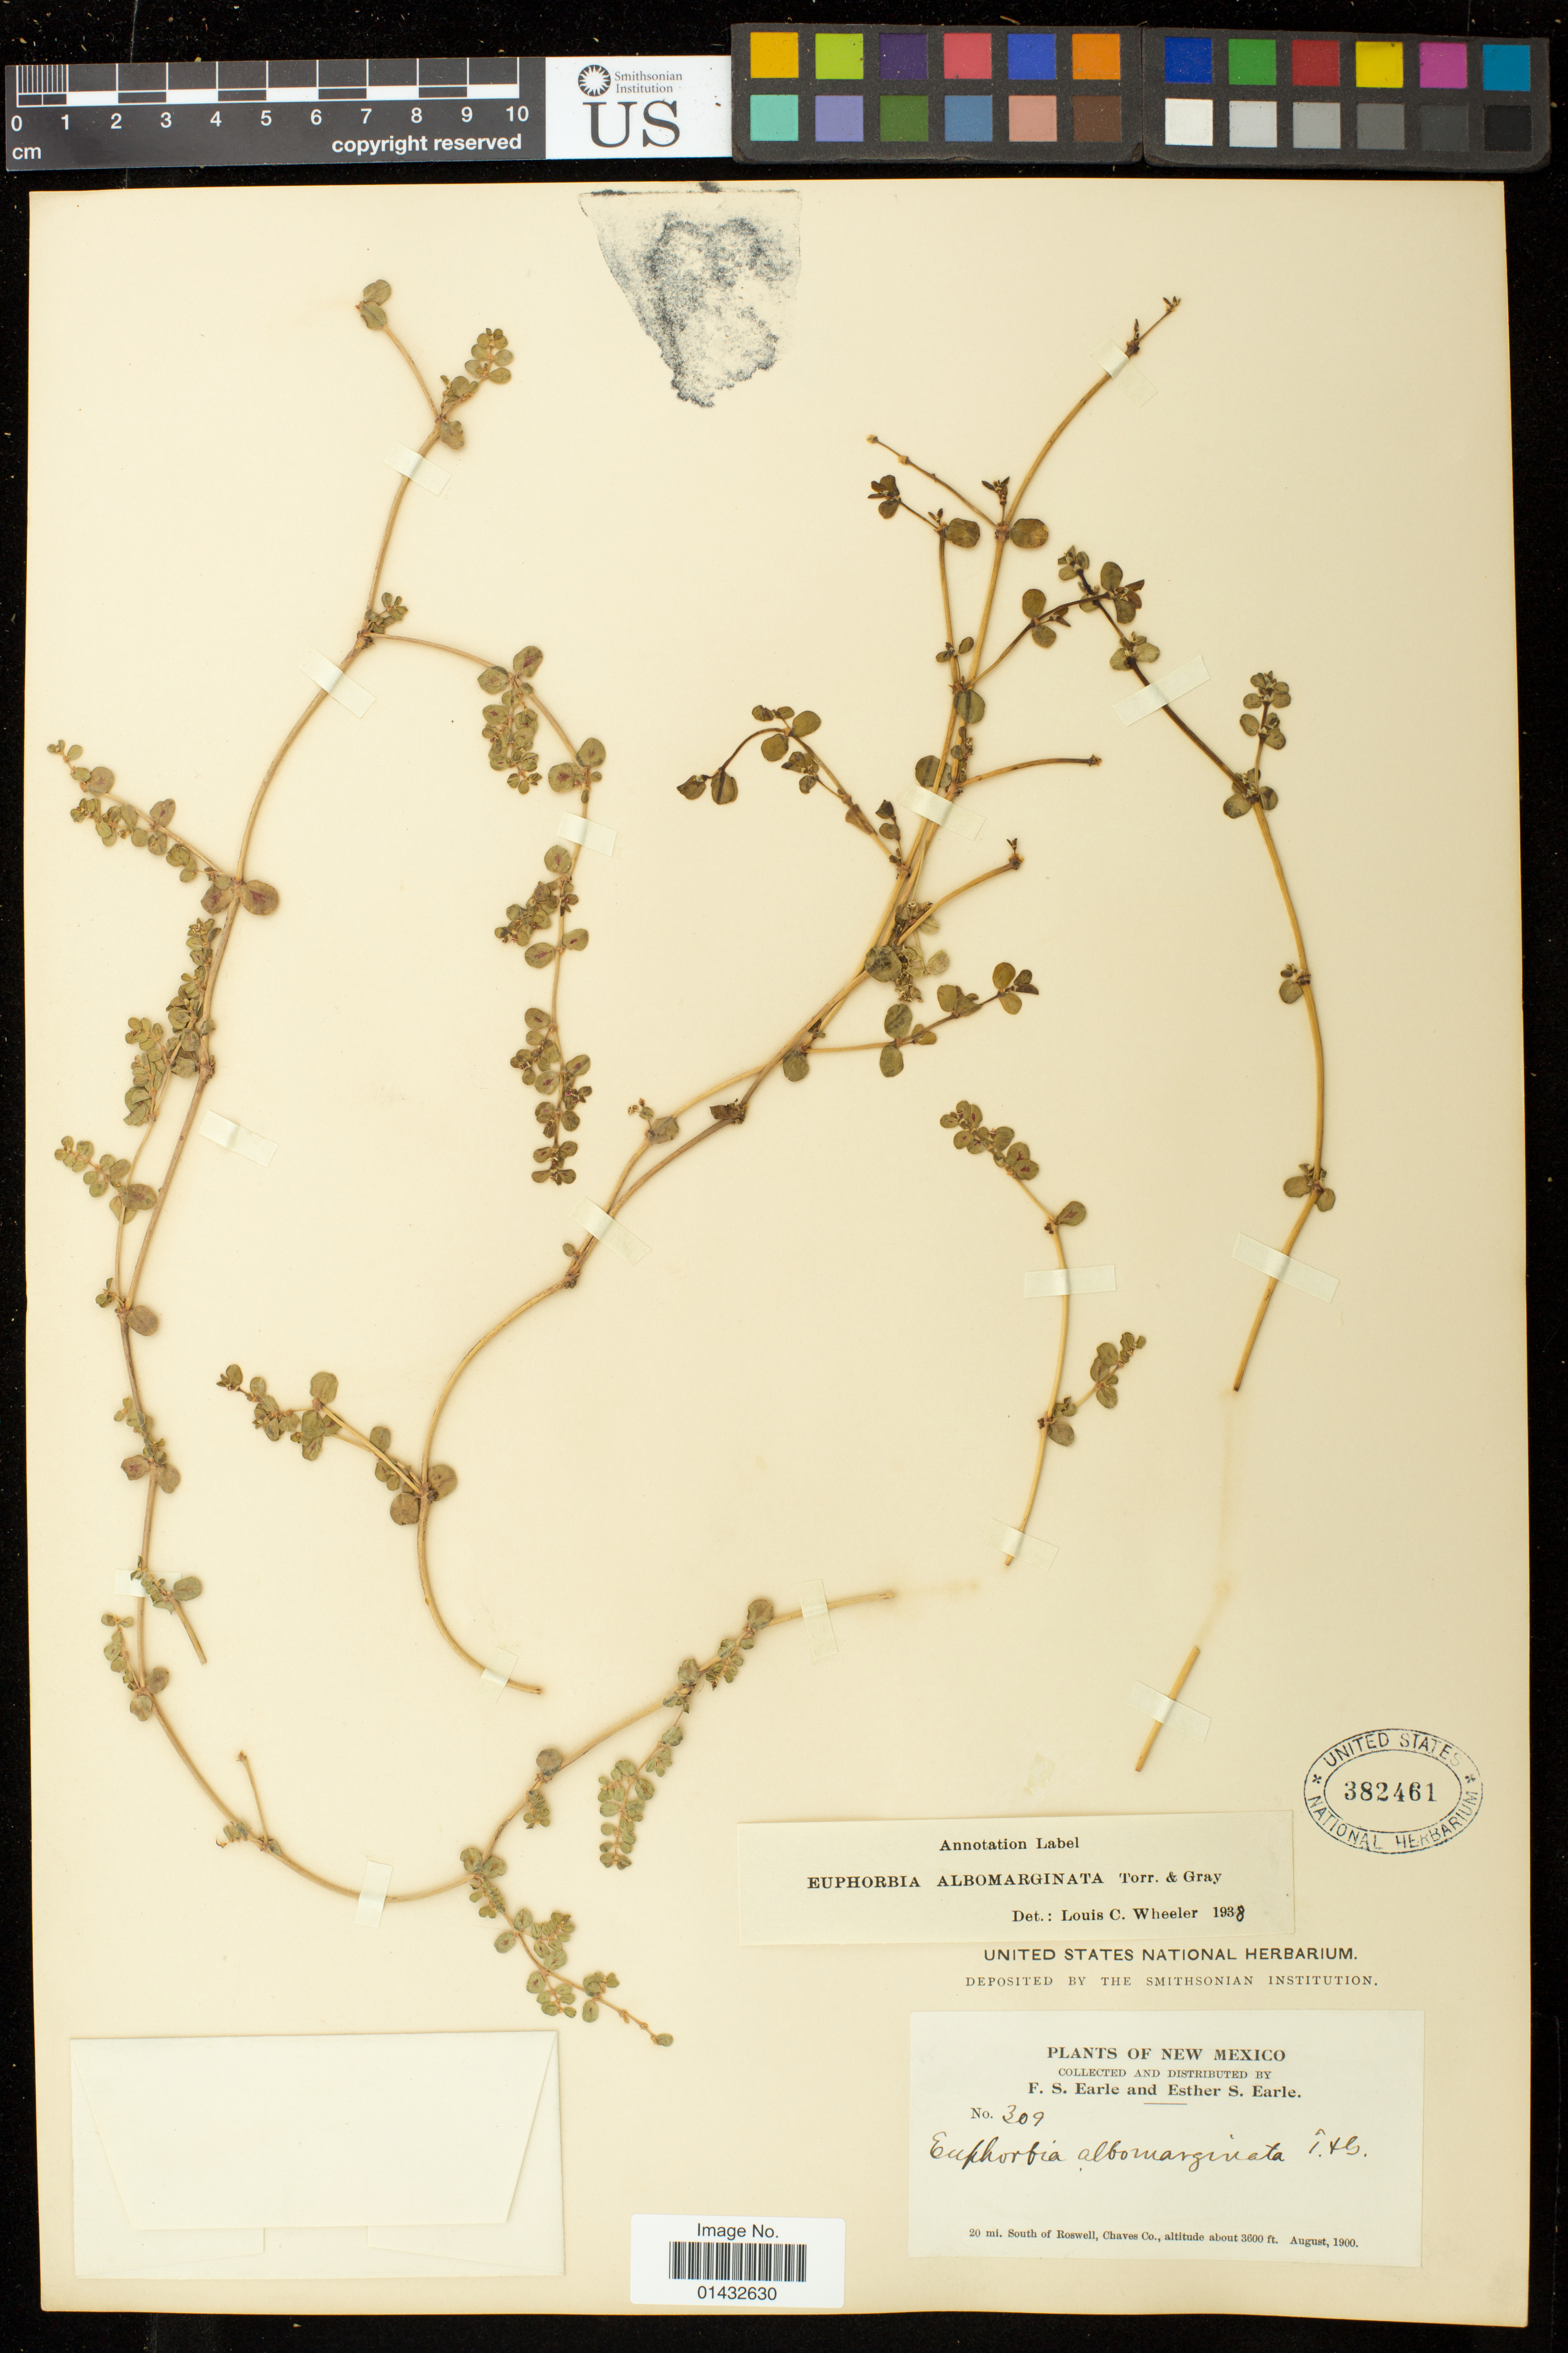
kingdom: Plantae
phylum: Tracheophyta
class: Magnoliopsida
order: Malpighiales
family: Euphorbiaceae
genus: Euphorbia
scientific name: Euphorbia albomarginata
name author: Torr. & A. Gray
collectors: F. S. Earle & E. S. Earle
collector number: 309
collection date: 1900-08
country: United States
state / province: New Mexico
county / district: Chaves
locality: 20 mi. south of Roswell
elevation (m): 1097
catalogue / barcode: US 382461